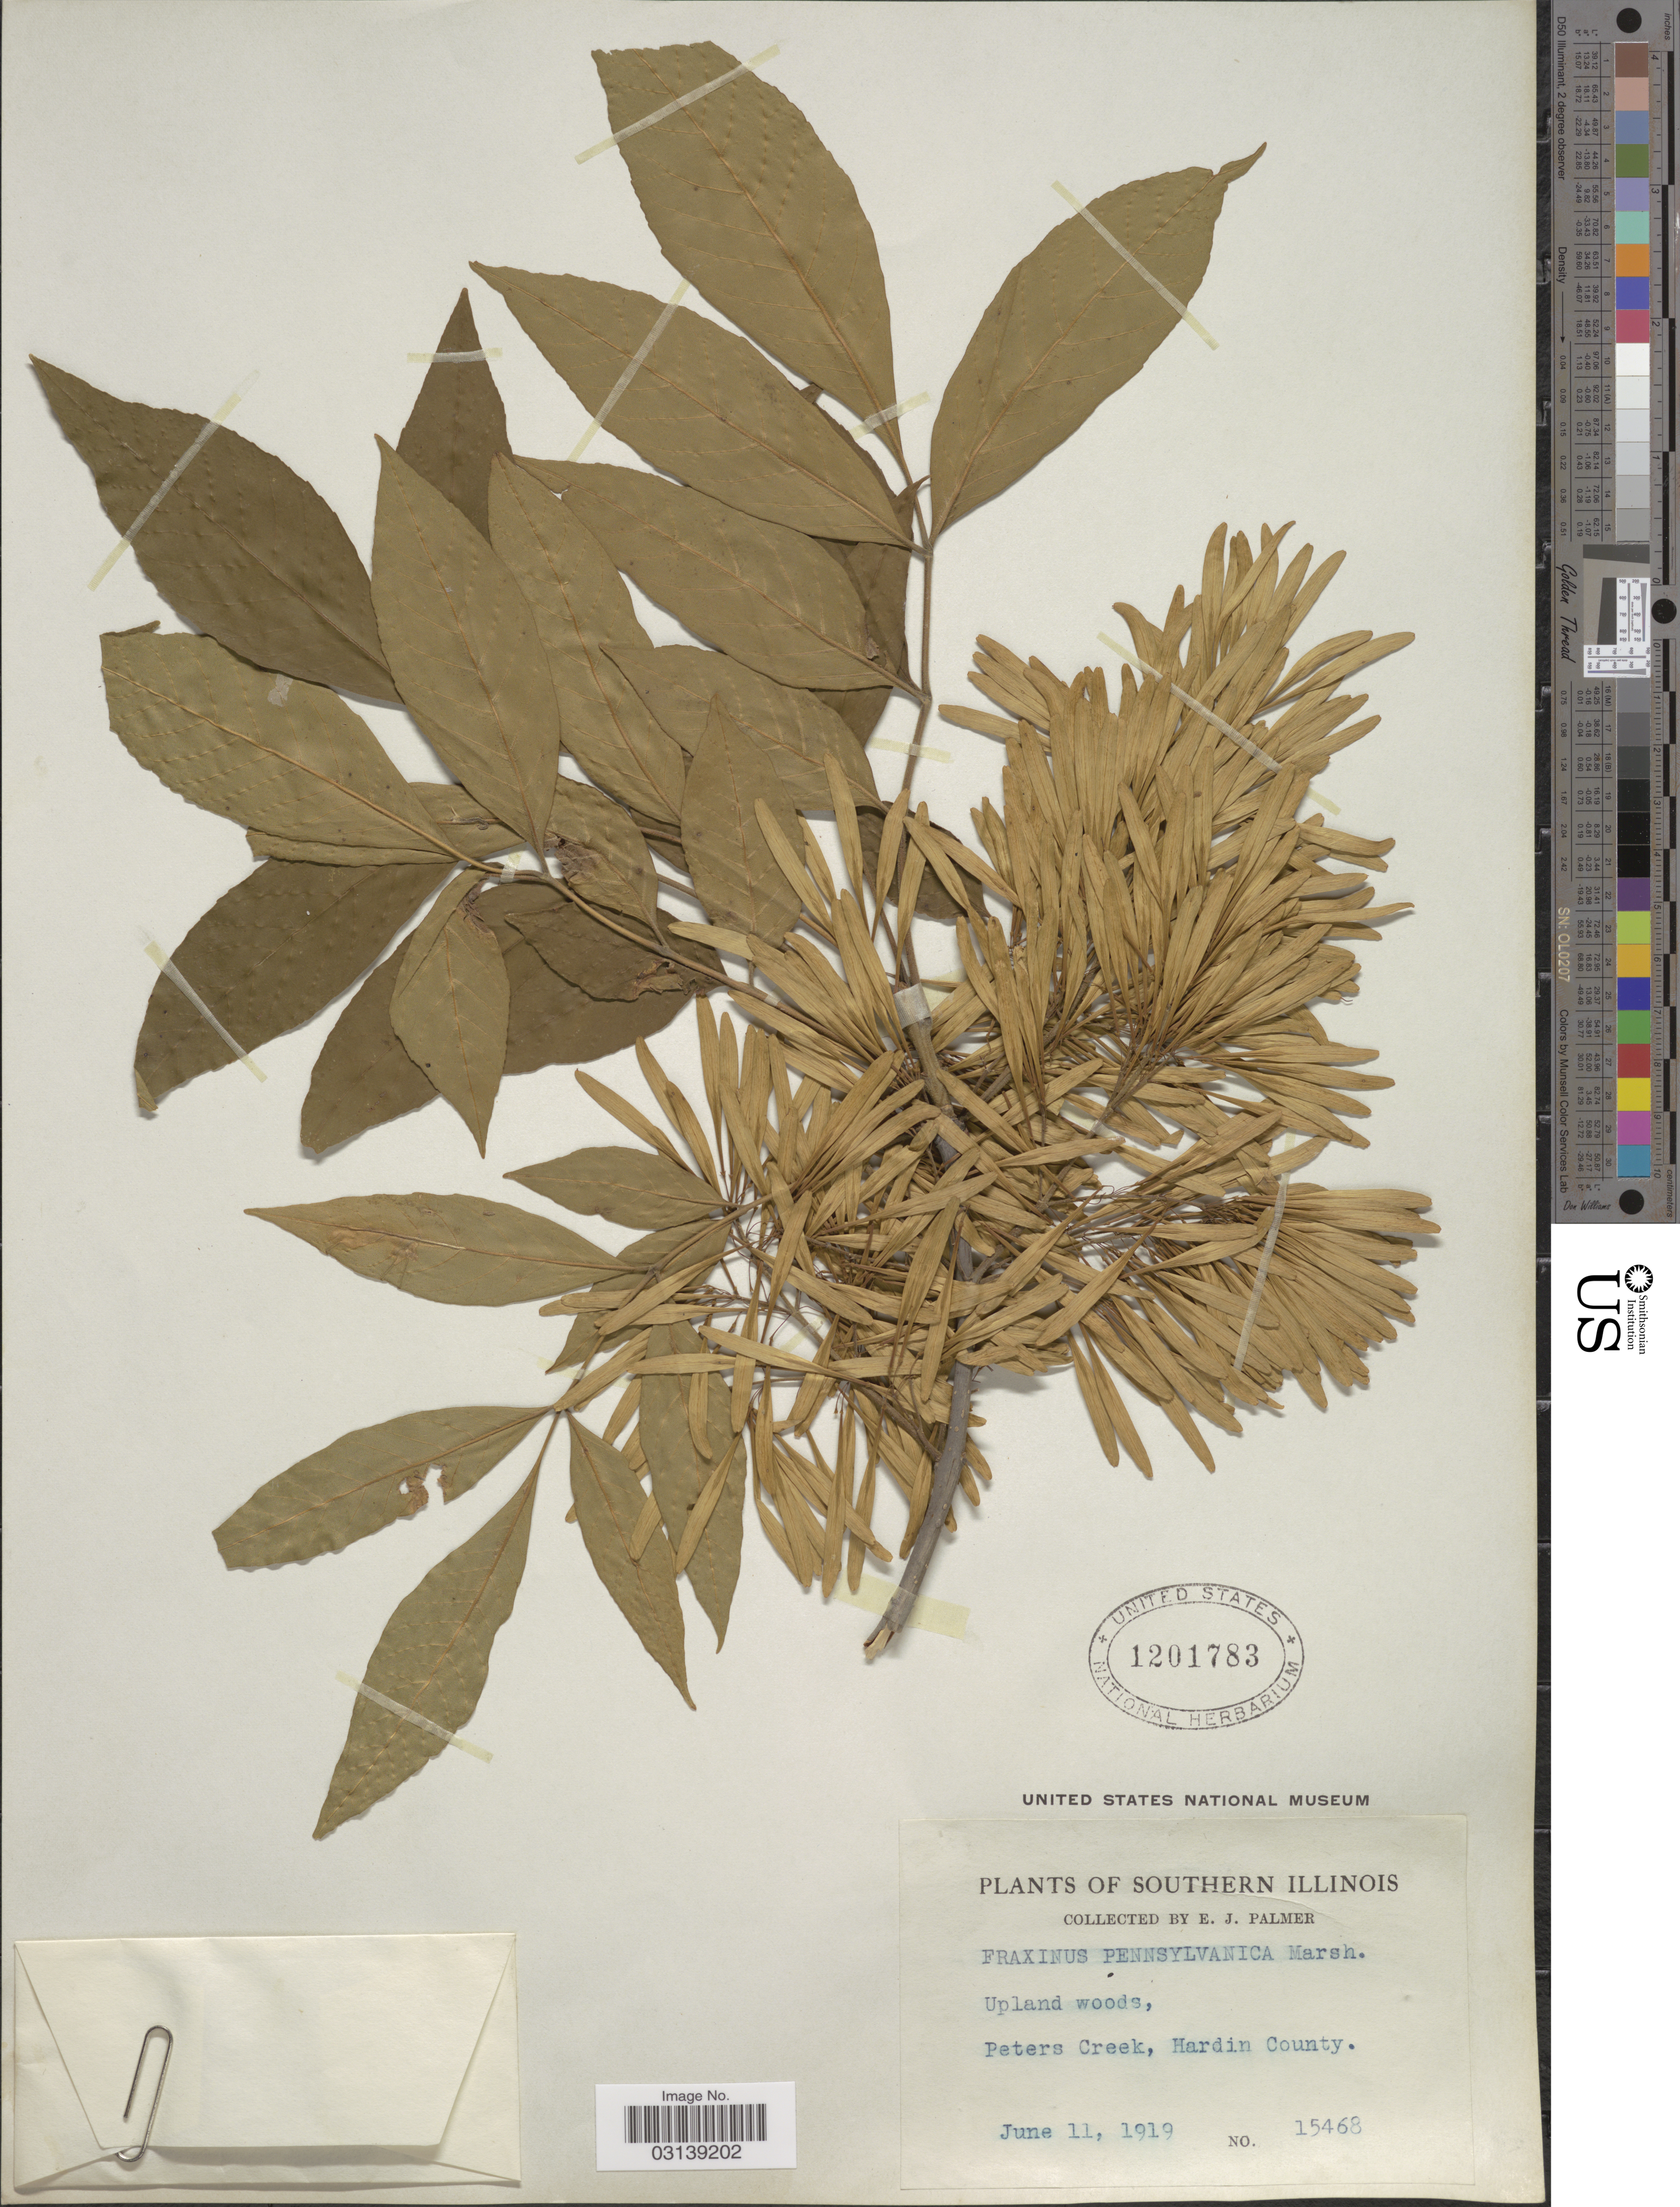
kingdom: Plantae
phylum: Tracheophyta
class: Magnoliopsida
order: Lamiales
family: Oleaceae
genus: Fraxinus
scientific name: Fraxinus pennsylvanica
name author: Marshall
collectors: E. J. Palmer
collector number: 15468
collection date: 1919-06-11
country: United States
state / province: Illinois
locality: Southern Illinois, Upland woods, Peters Creek, Hardin County.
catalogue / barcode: US 1201783